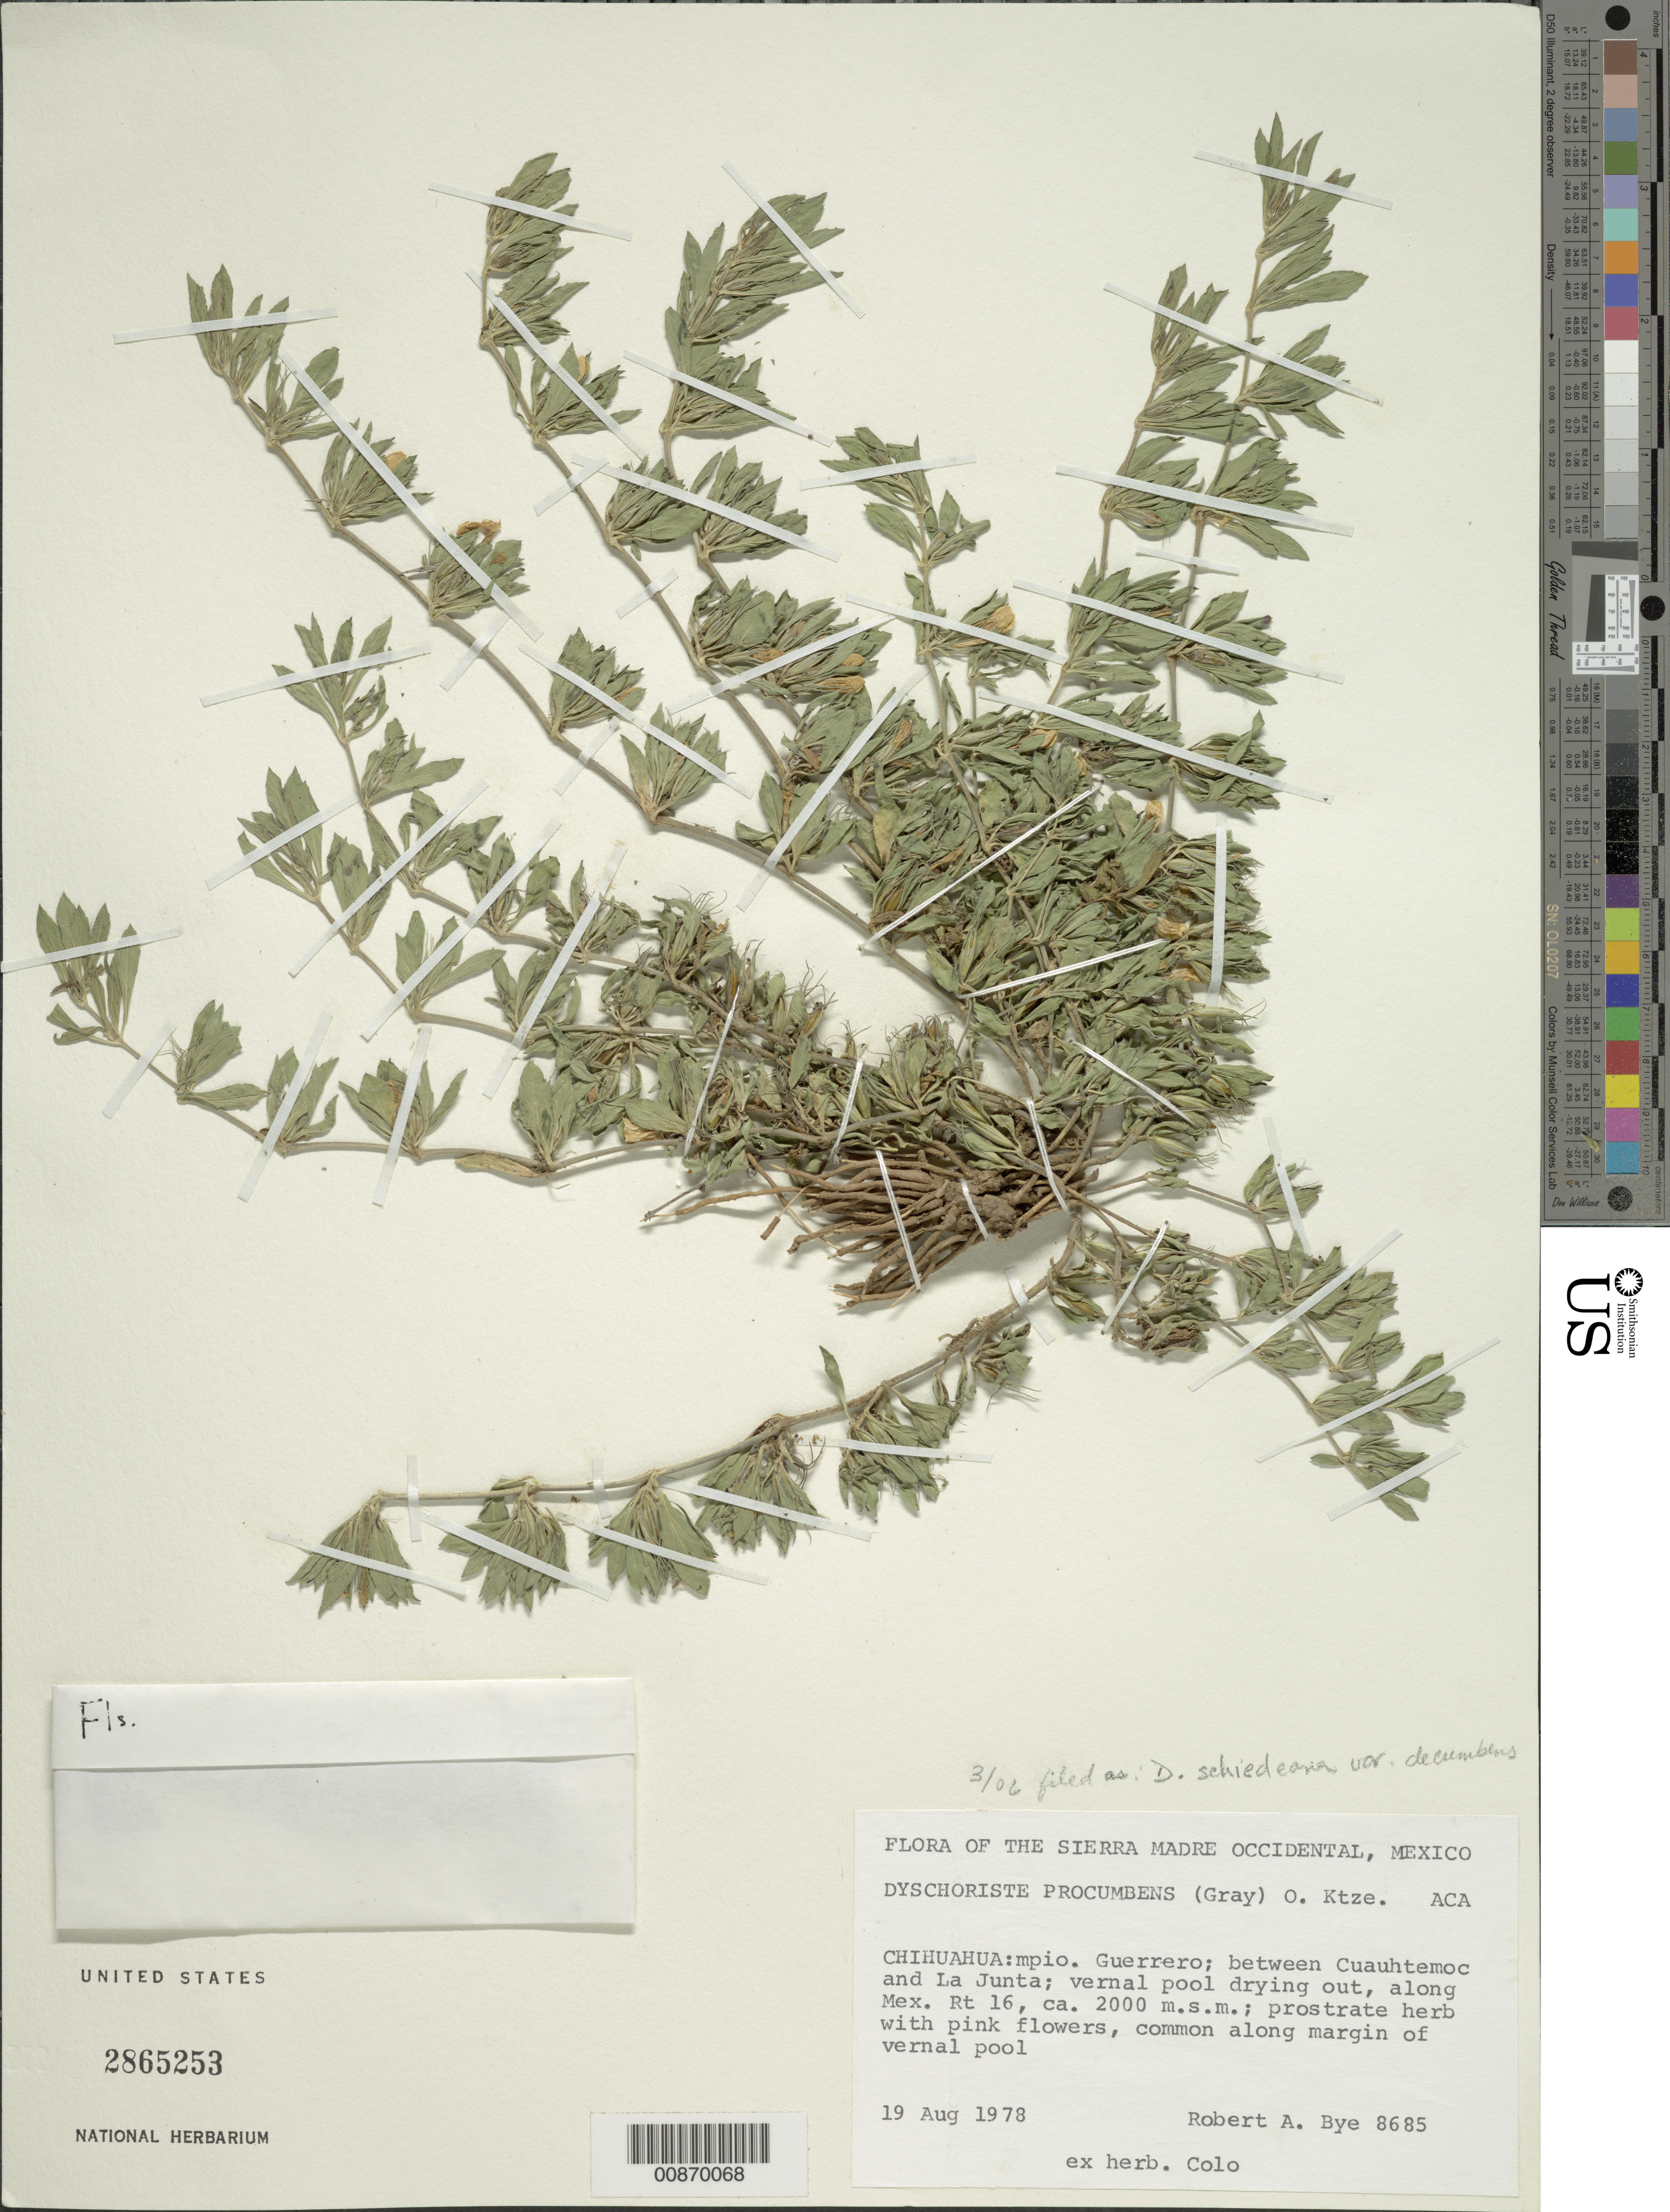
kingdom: Plantae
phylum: Tracheophyta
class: Magnoliopsida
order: Lamiales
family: Acanthaceae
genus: Dyschoriste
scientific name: Dyschoriste schiedeana var. decumbens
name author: (A. Gray) Henrickson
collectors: R. A. Bye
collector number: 8685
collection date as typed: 19 Aug 1978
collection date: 1978-08-19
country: Mexico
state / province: Chihuahua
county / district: Guerrero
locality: Between Cuauhtémoc and La Junta; along Mex. Rt 16.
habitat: Vernal pool drying out.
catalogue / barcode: US 2865253